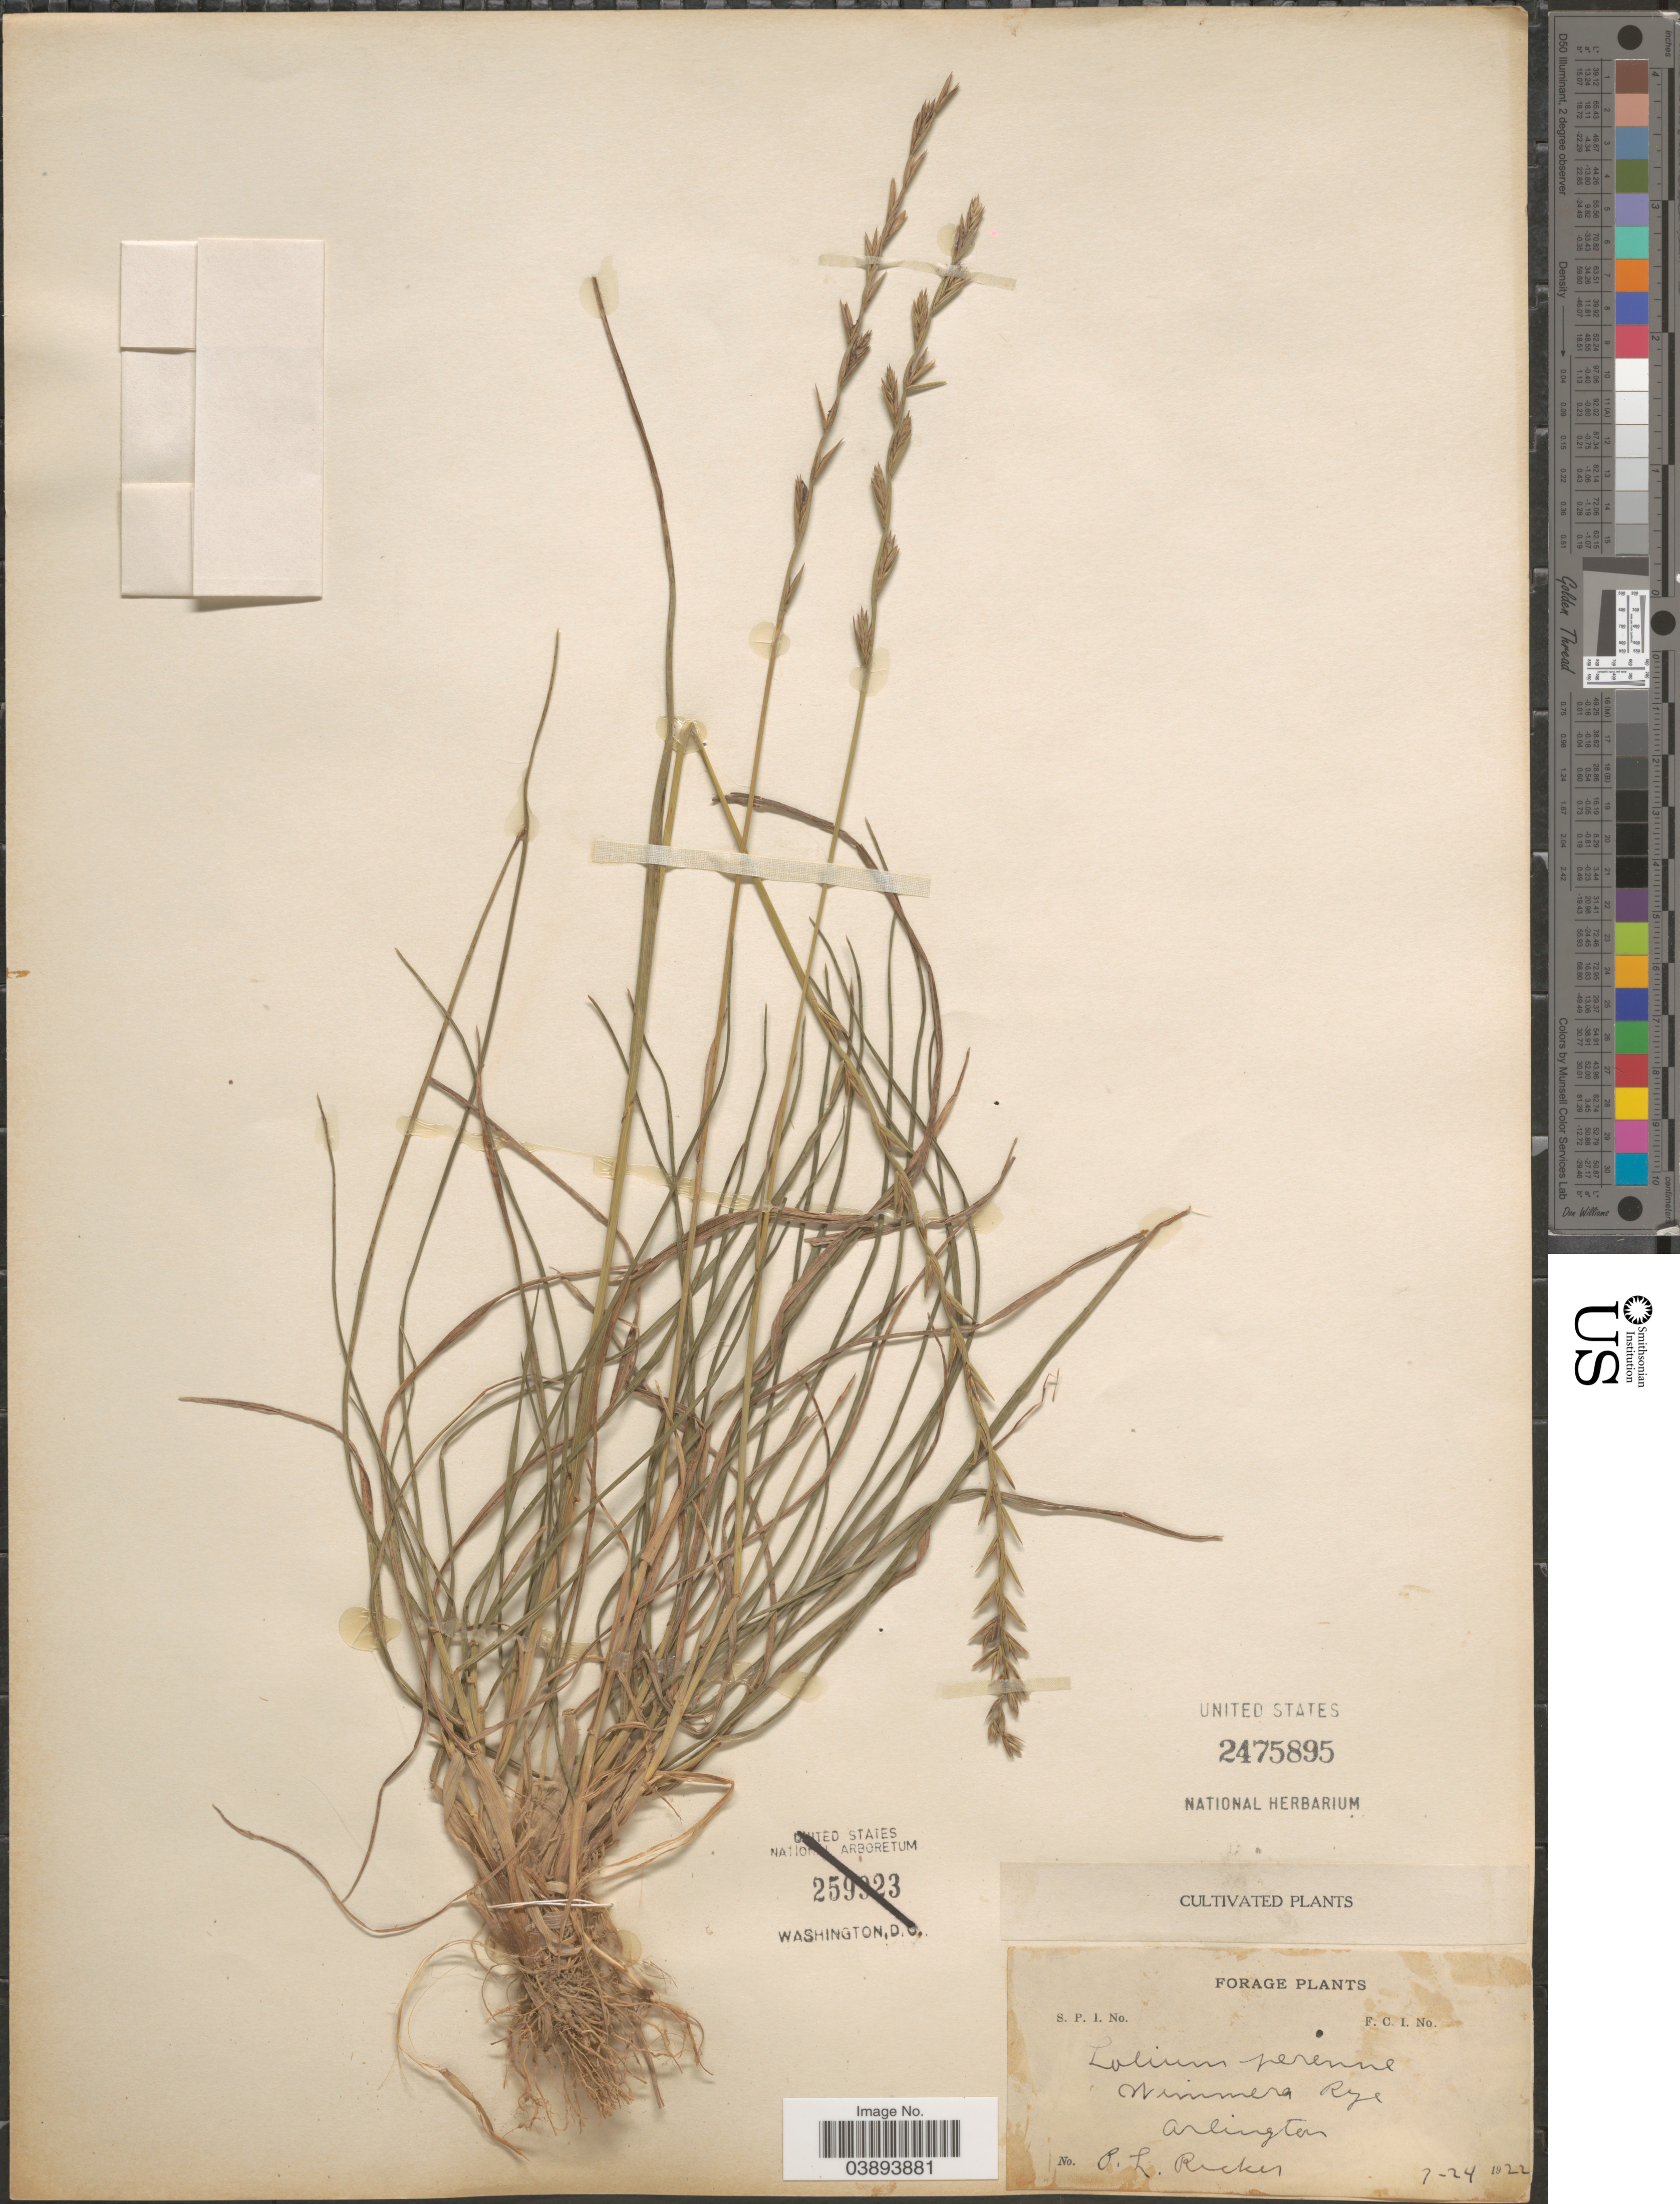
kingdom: Plantae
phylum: Tracheophyta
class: Liliopsida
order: Poales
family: Poaceae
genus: Lolium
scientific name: Lolium perenne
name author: L.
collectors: P. Ricker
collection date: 1922-07-24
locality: Arlington.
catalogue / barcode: US 2475895